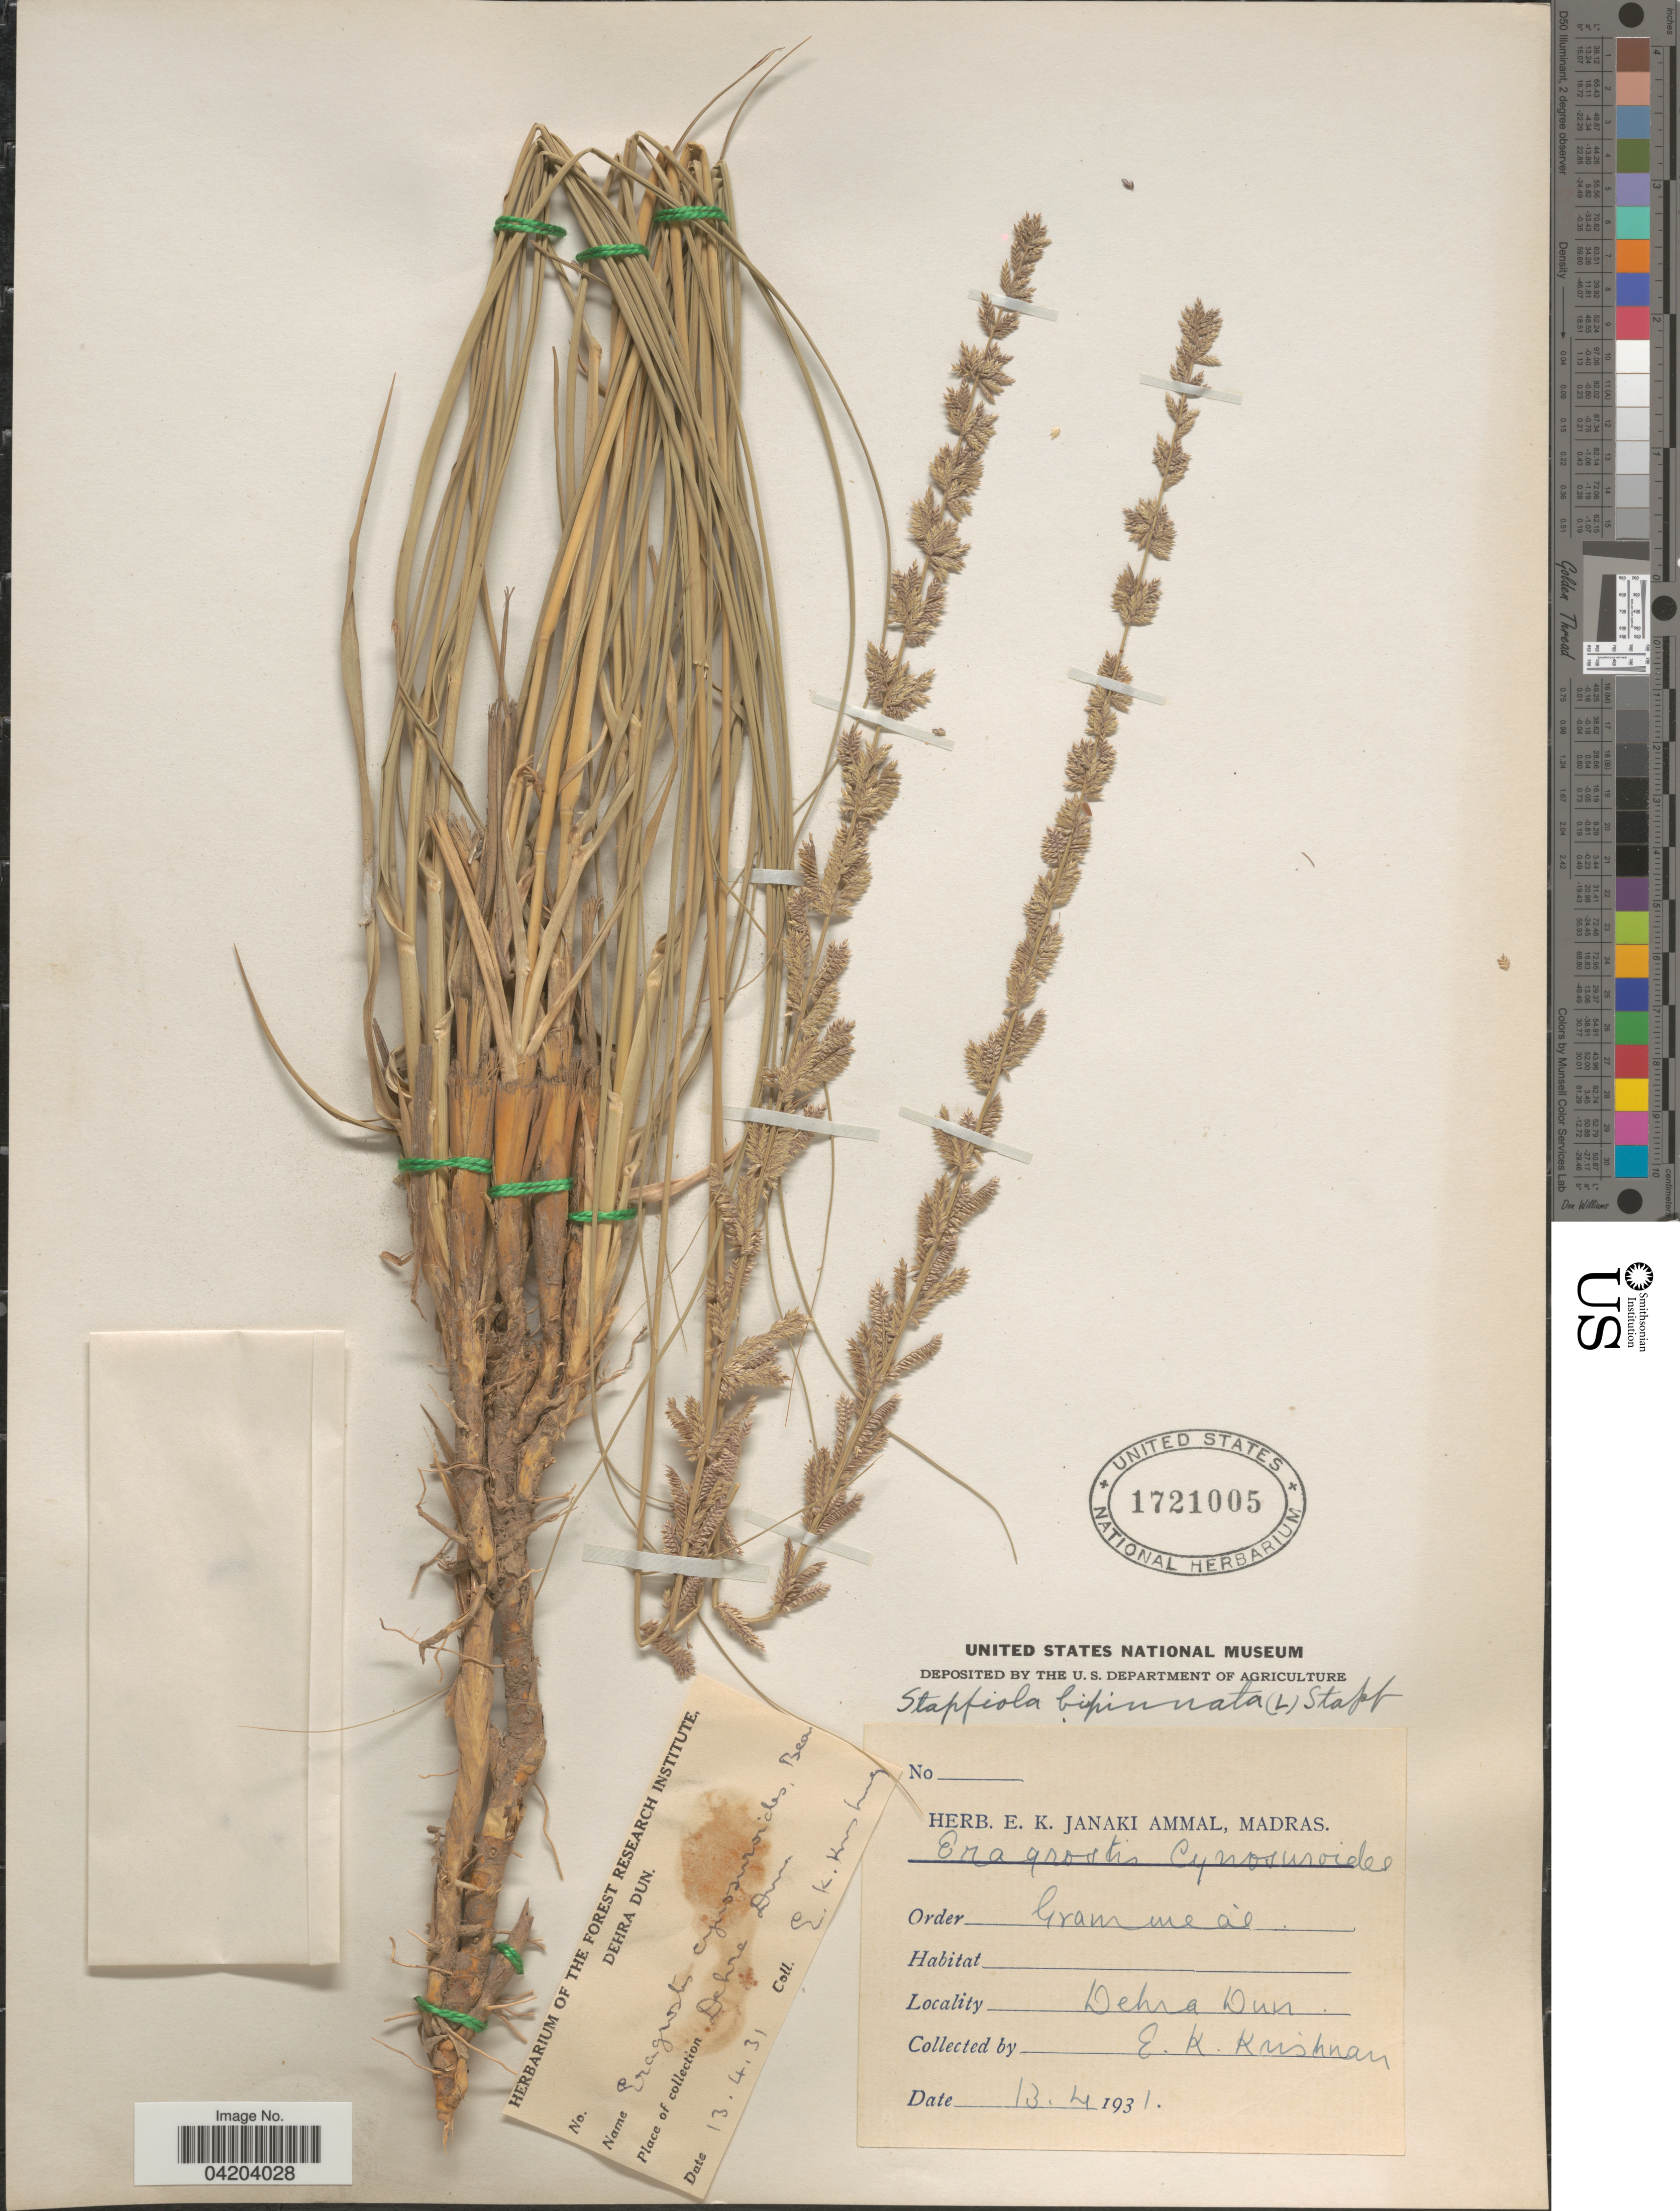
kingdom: Plantae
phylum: Tracheophyta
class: Liliopsida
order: Poales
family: Poaceae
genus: Desmostachya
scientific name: Desmostachya bipinnata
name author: (L.) Stapf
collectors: E. Krishnan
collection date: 1931-04-13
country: India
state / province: Uttarakhand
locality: Dehra Dun.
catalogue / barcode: US 1721005